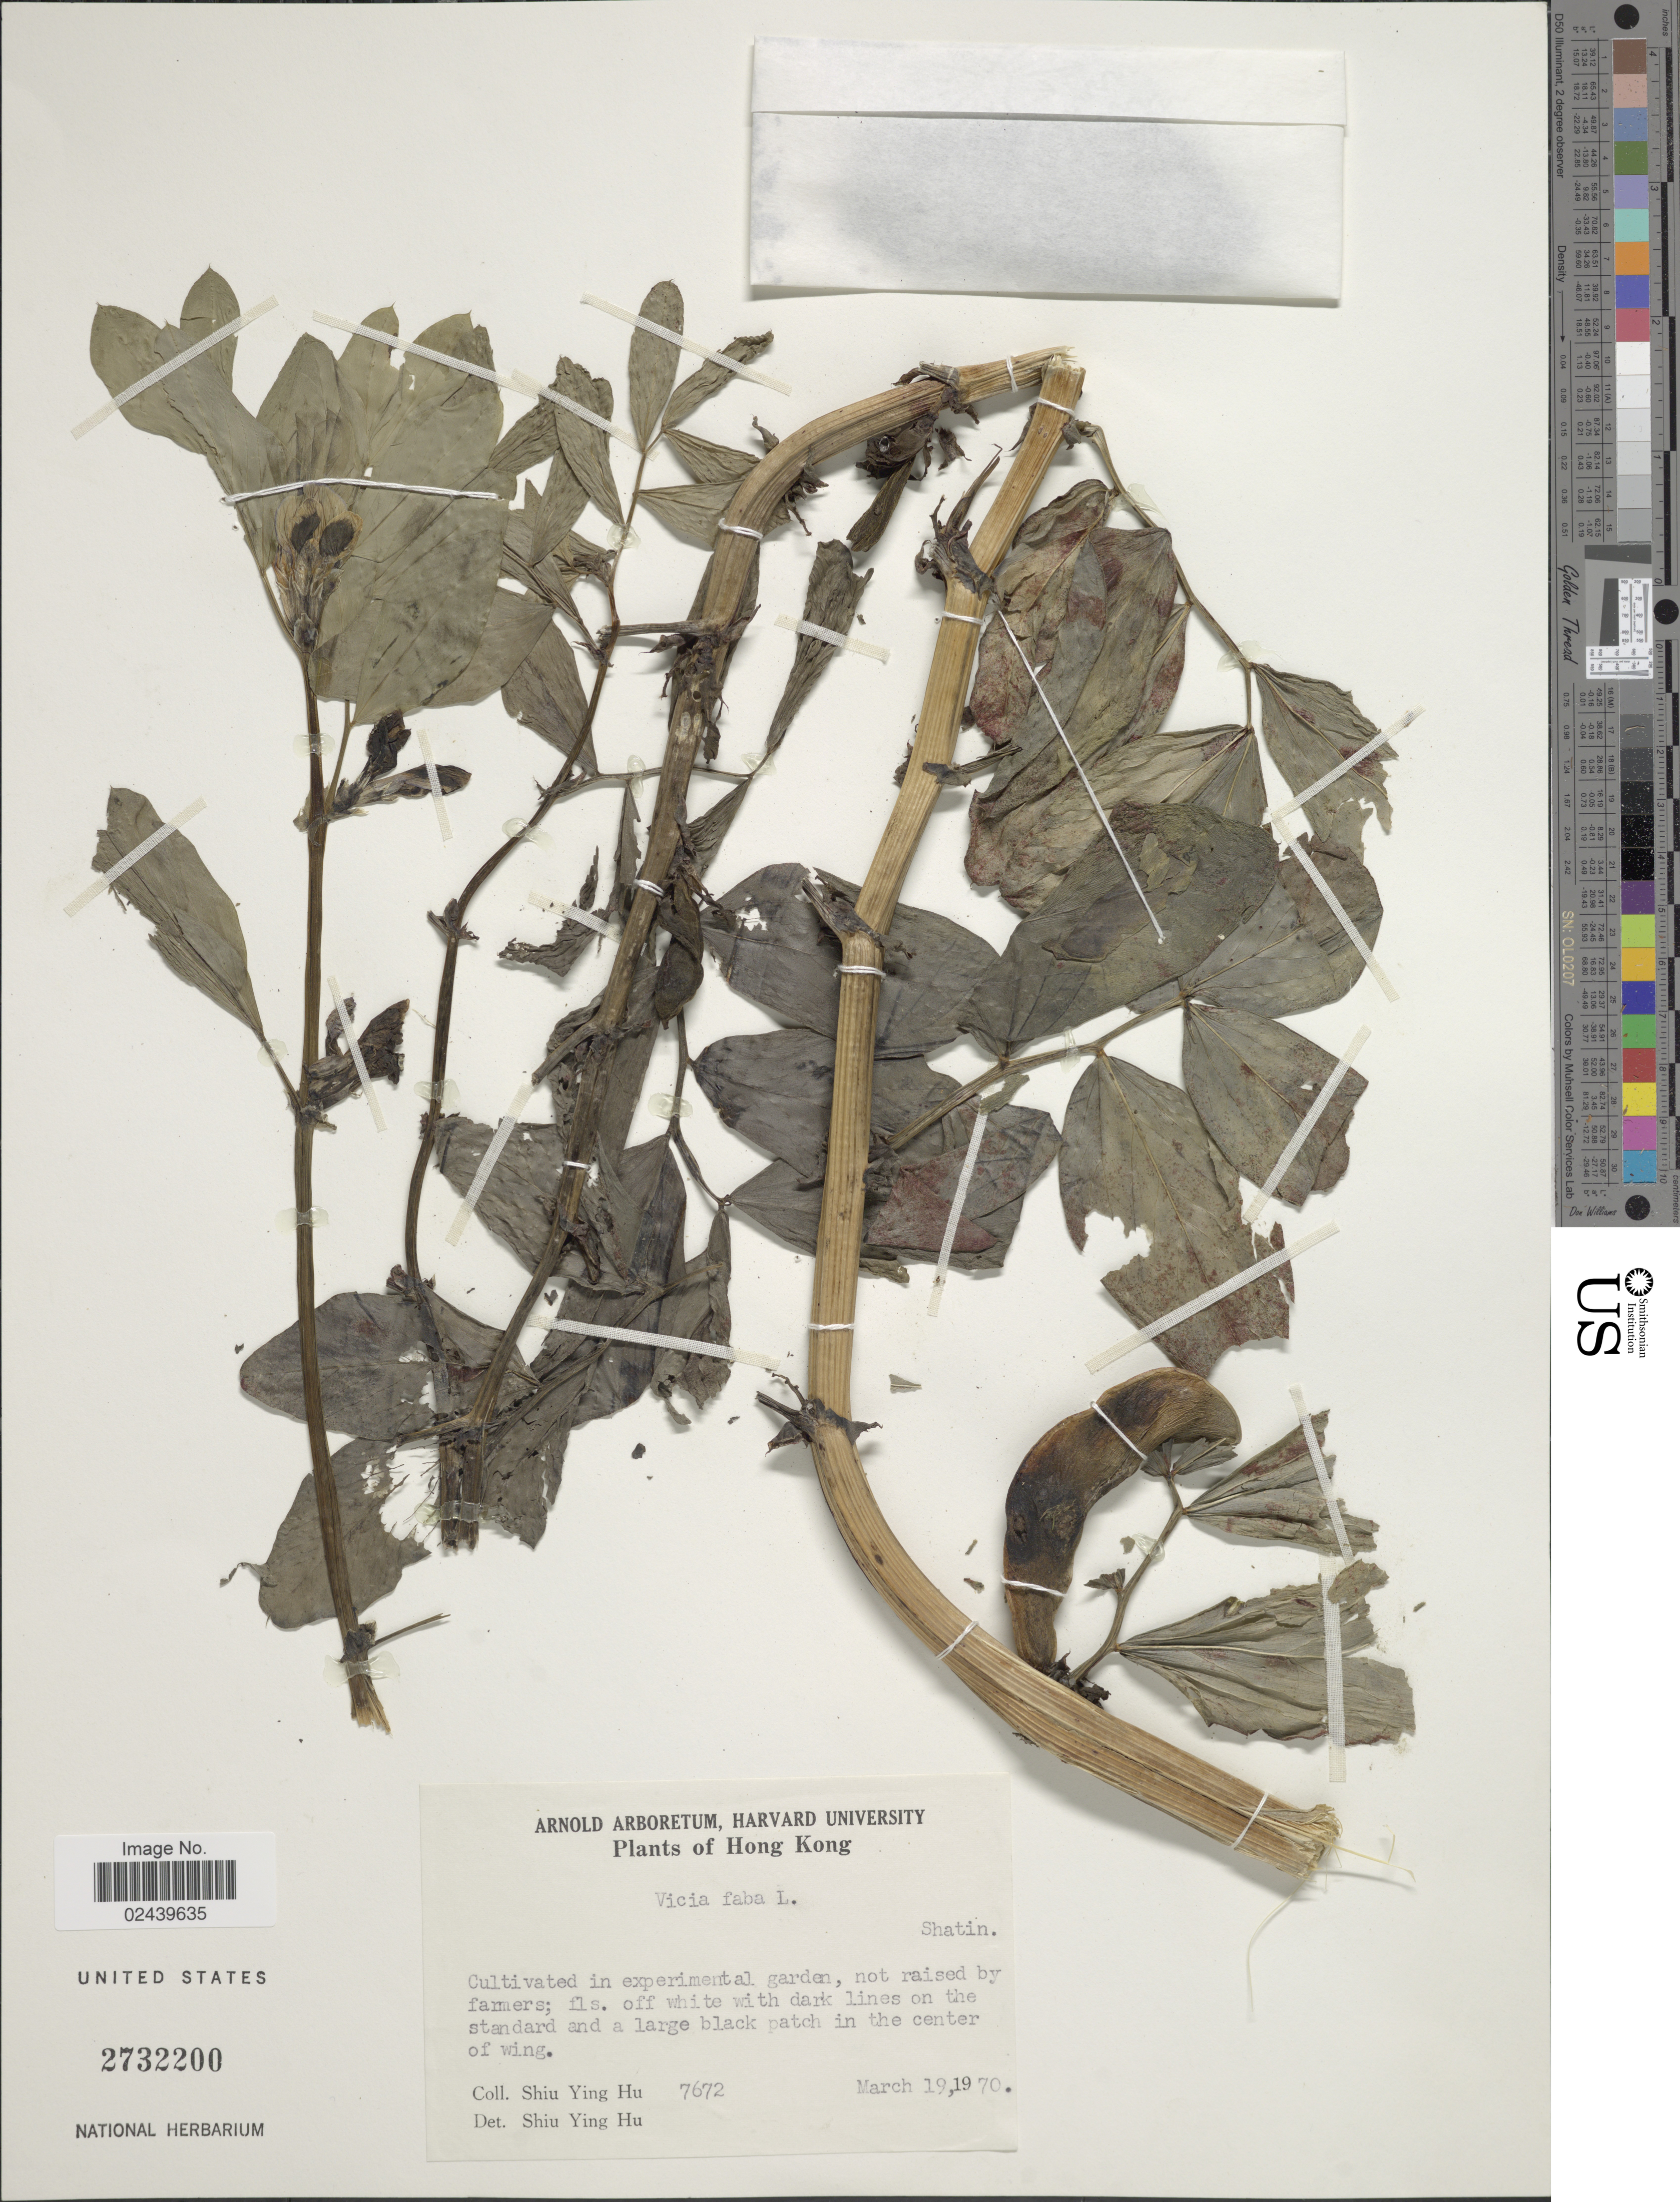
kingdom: Plantae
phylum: Tracheophyta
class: Magnoliopsida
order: Fabales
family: Fabaceae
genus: Vicia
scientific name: Vicia faba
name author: L.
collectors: S. Y. Hu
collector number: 7672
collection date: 1970-03-19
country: China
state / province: Hong Kong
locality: Shatin. Experimental garden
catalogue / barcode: US 2732200